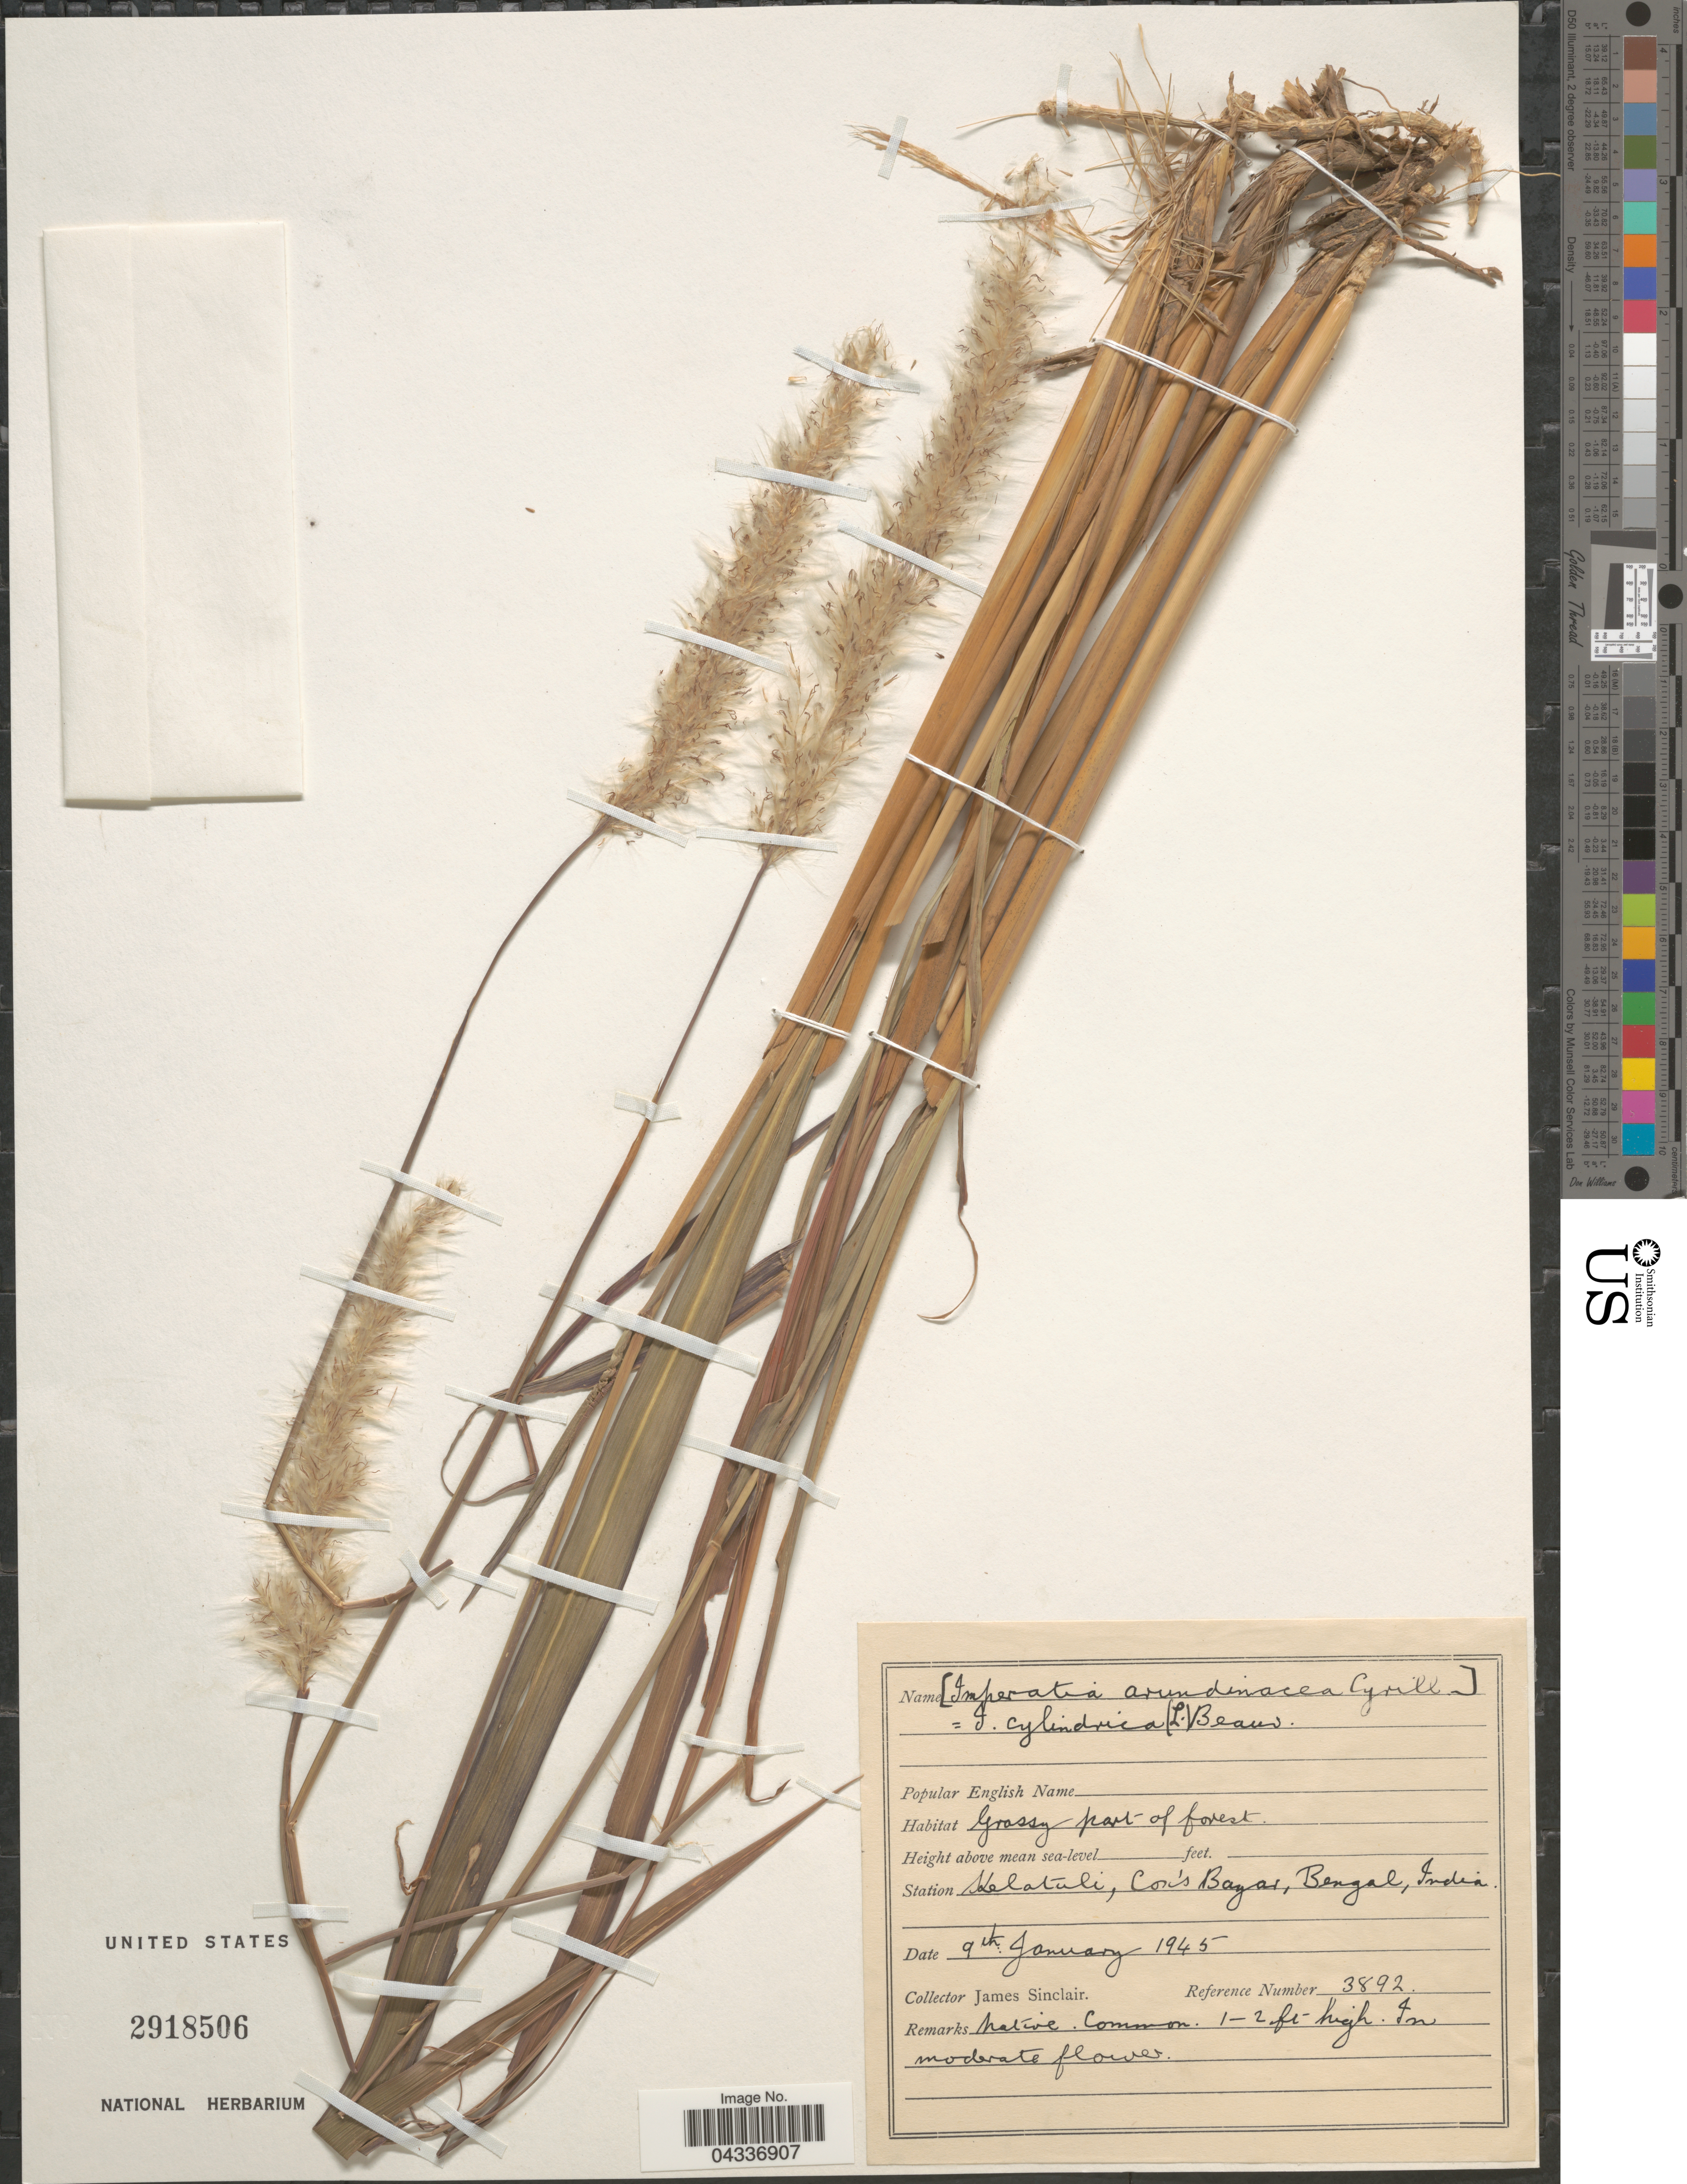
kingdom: Plantae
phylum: Tracheophyta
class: Liliopsida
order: Poales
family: Poaceae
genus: Imperata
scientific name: Imperata cylindrica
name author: (L.) P. Beauv.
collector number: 3892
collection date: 1945-01-09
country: India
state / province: West Bengal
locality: Kelatuli, Con's Bangar, Bengal.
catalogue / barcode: US 2918506